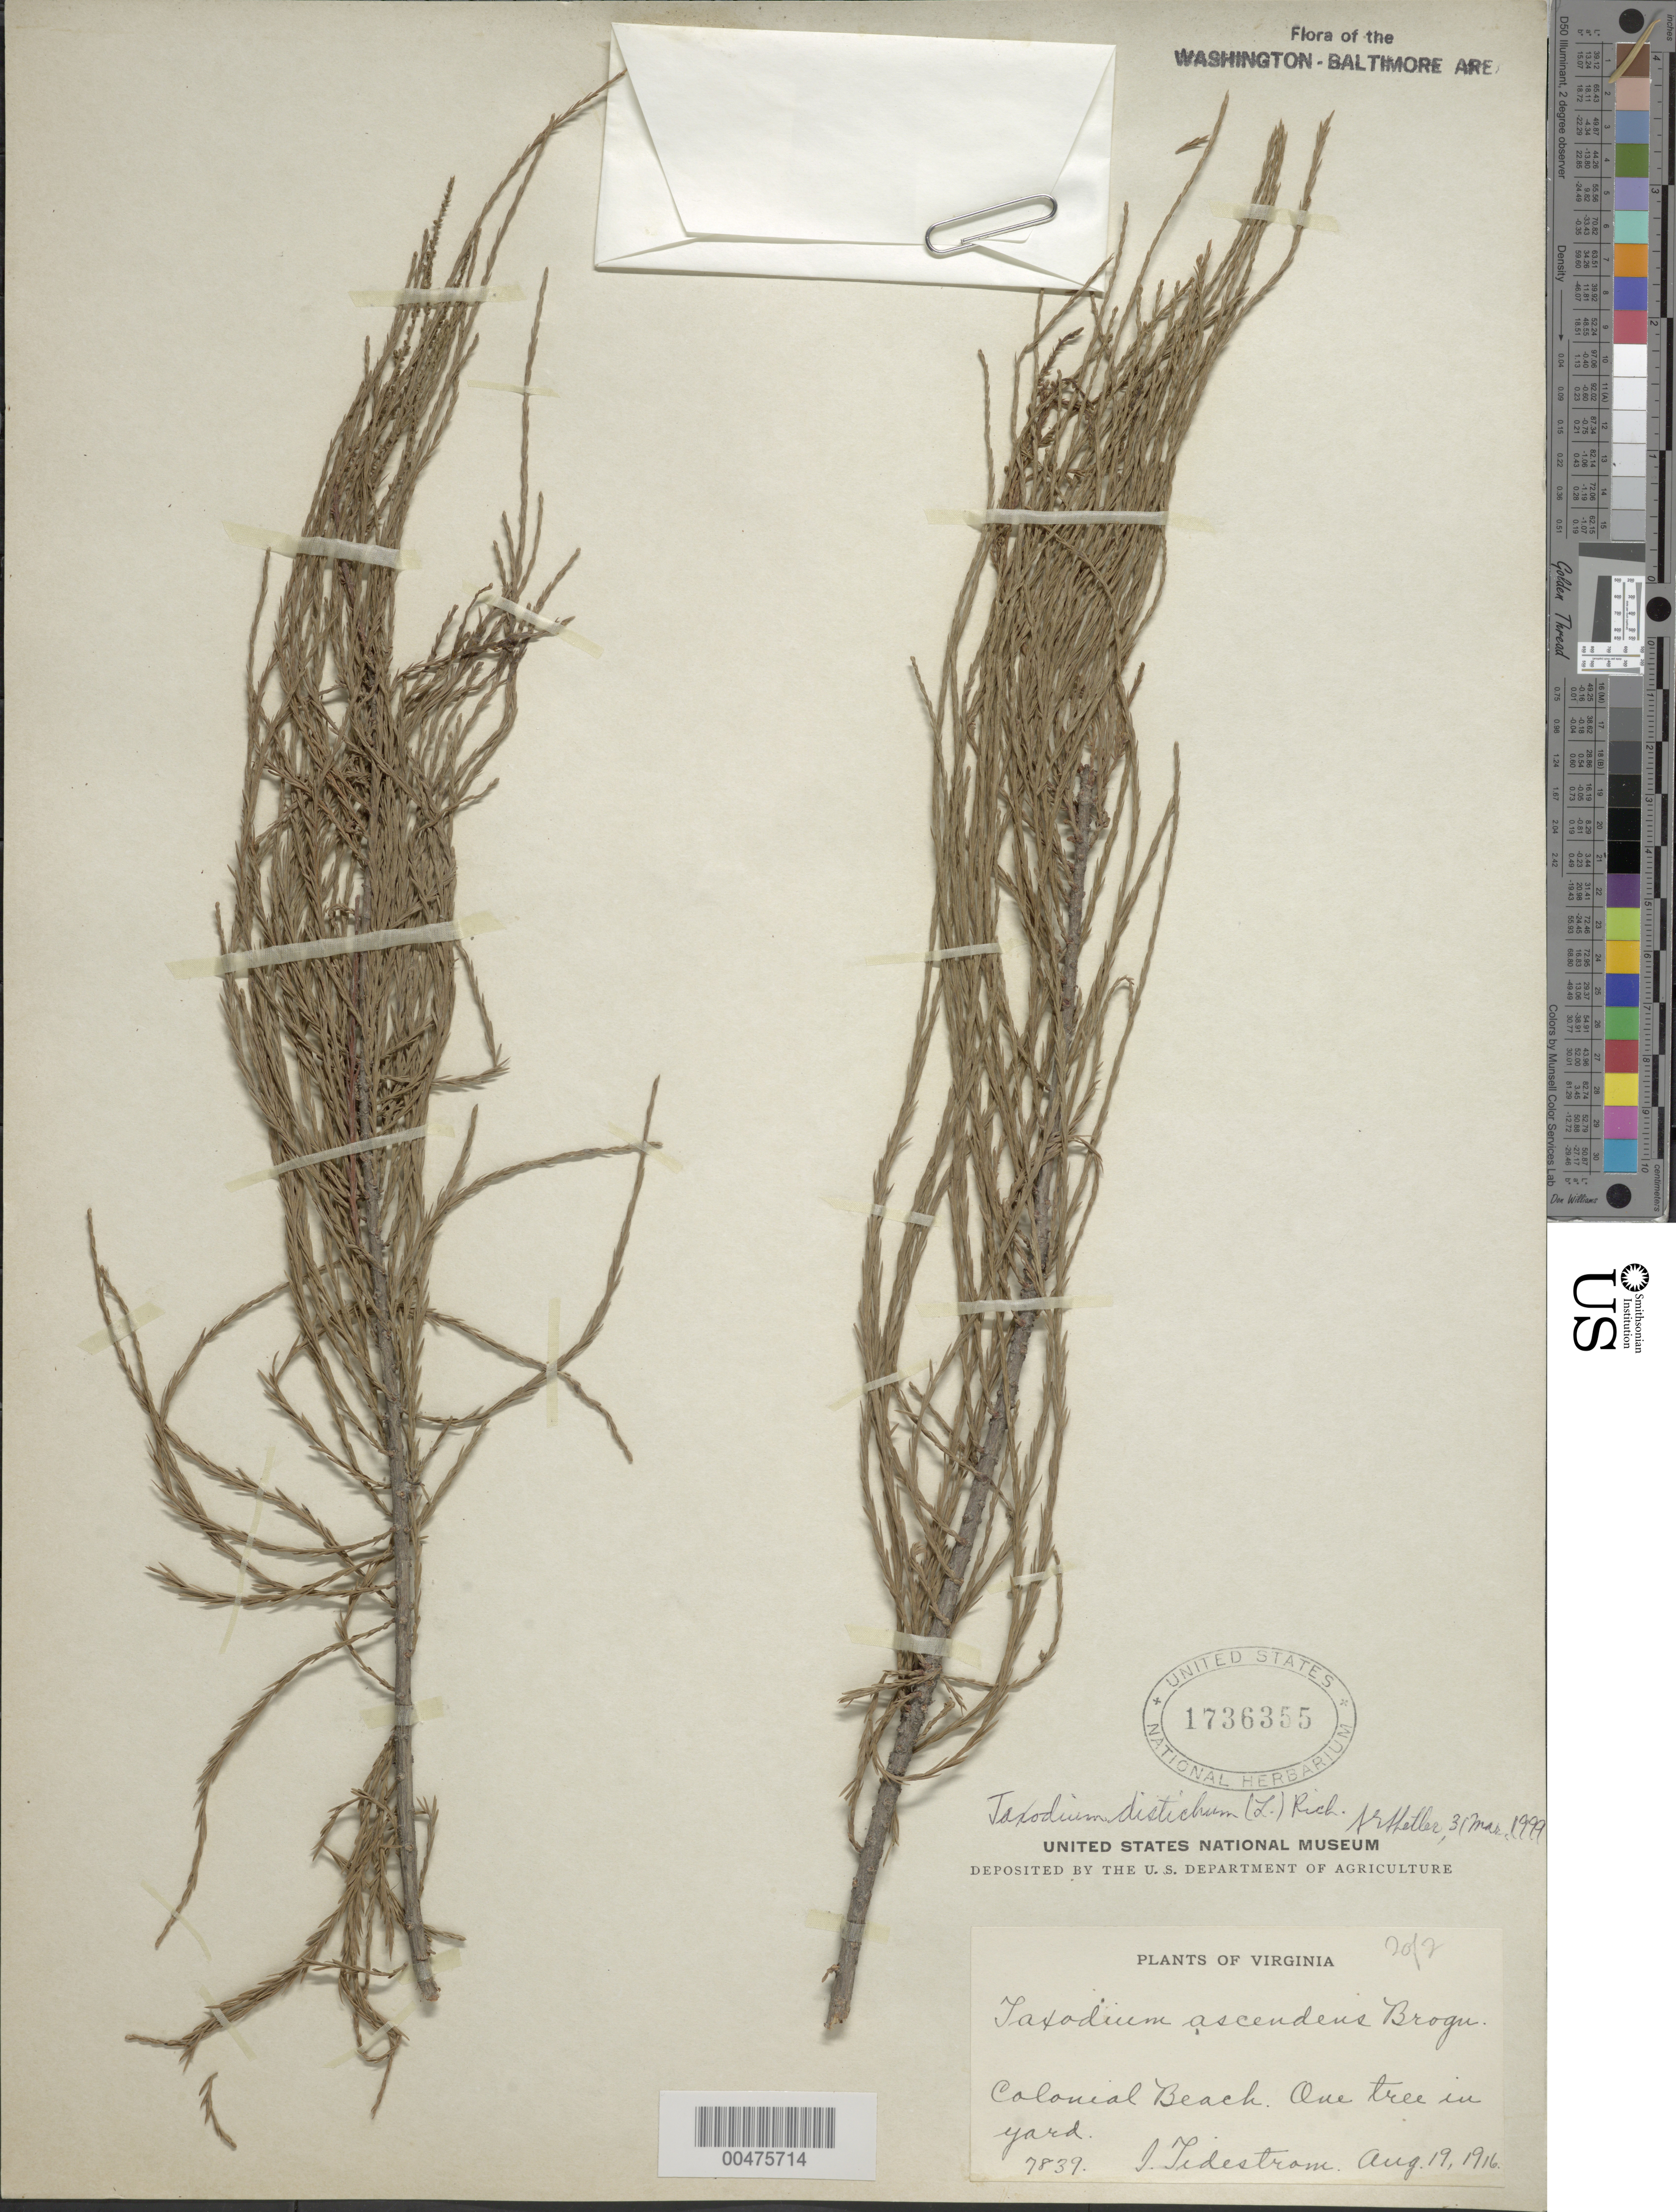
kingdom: Plantae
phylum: Tracheophyta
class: Pinopsida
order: Pinales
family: Cupressaceae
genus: Taxodium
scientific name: Taxodium distichum var. imbricarium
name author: (L.) Rich.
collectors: I. F. Tidestrom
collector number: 7839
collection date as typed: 19 Aug 1916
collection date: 1916-08-19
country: United States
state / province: Virginia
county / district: Westmoreland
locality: Colonial Beach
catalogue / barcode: US 1736355